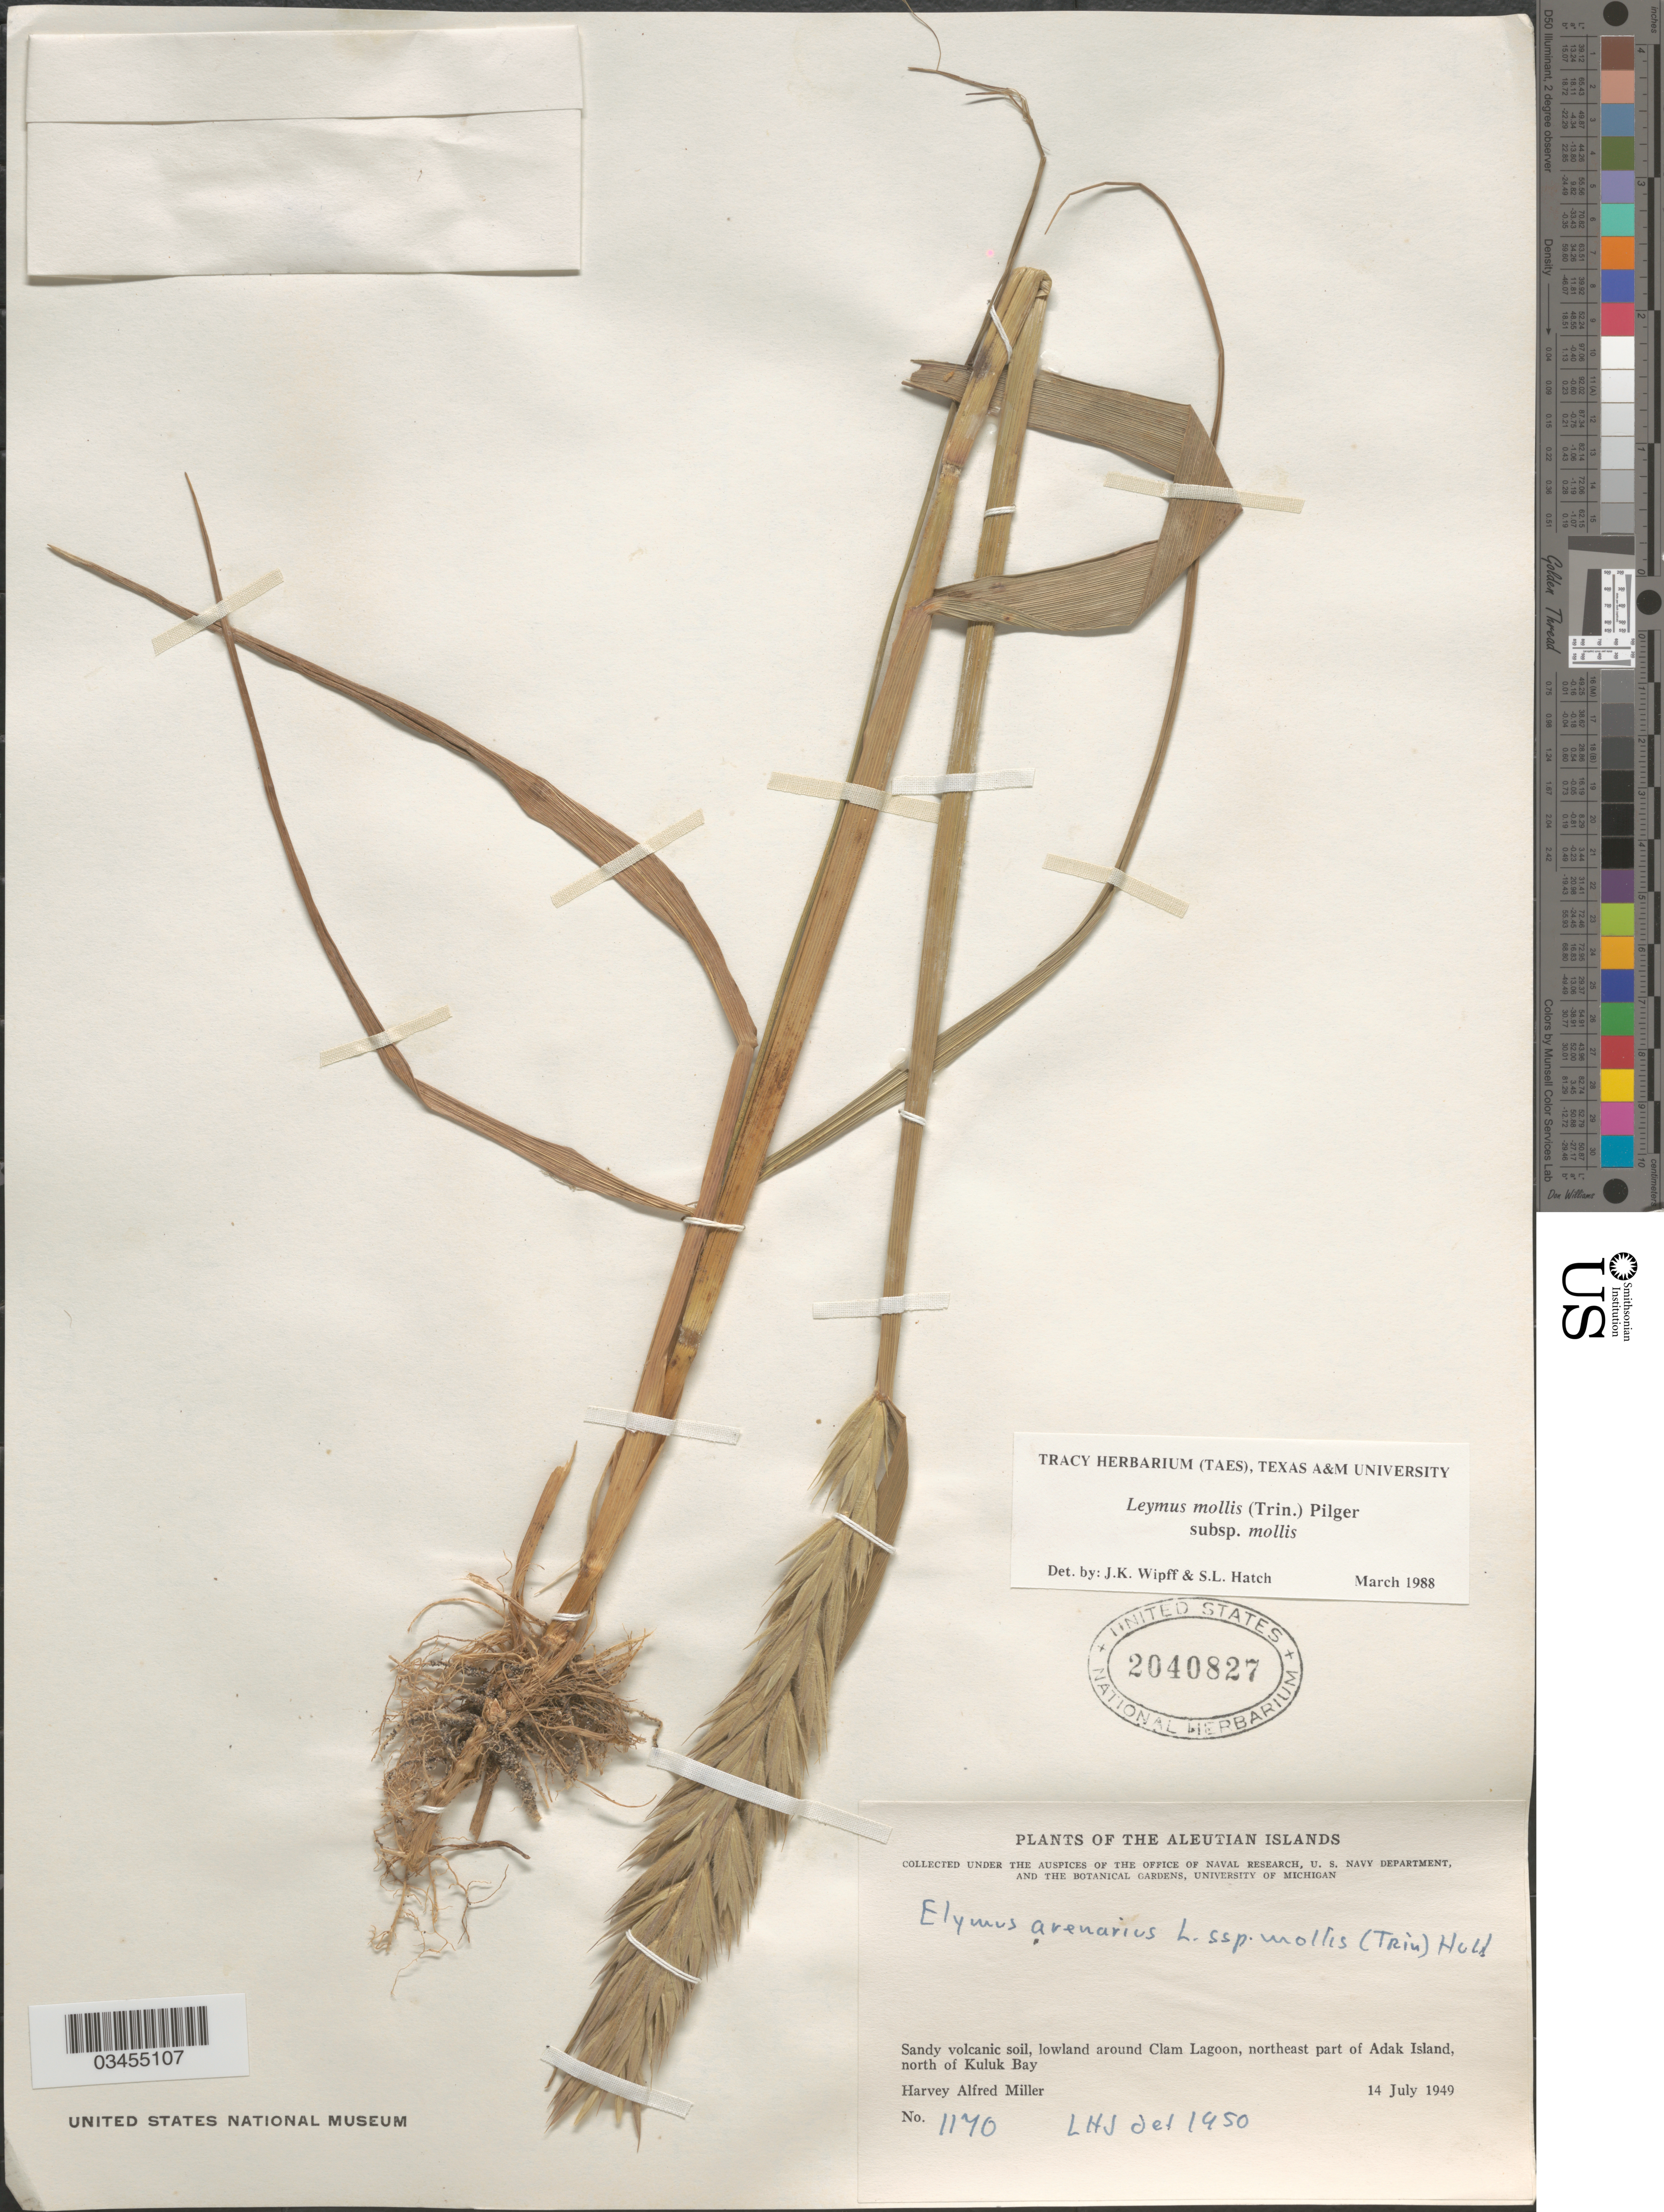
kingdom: Plantae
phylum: Tracheophyta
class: Liliopsida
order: Poales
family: Poaceae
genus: Leymus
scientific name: Leymus mollis subsp. mollis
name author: (Trin.) Pilg.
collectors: H. A. Miller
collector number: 1170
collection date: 1949-07-14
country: United States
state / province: Alaska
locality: Aleutian Islands. Sandy volcanic soil, lowland around Clam Lagoon, northeast part of Adak Island, north of Kuluk Bay.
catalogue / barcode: US 2040827